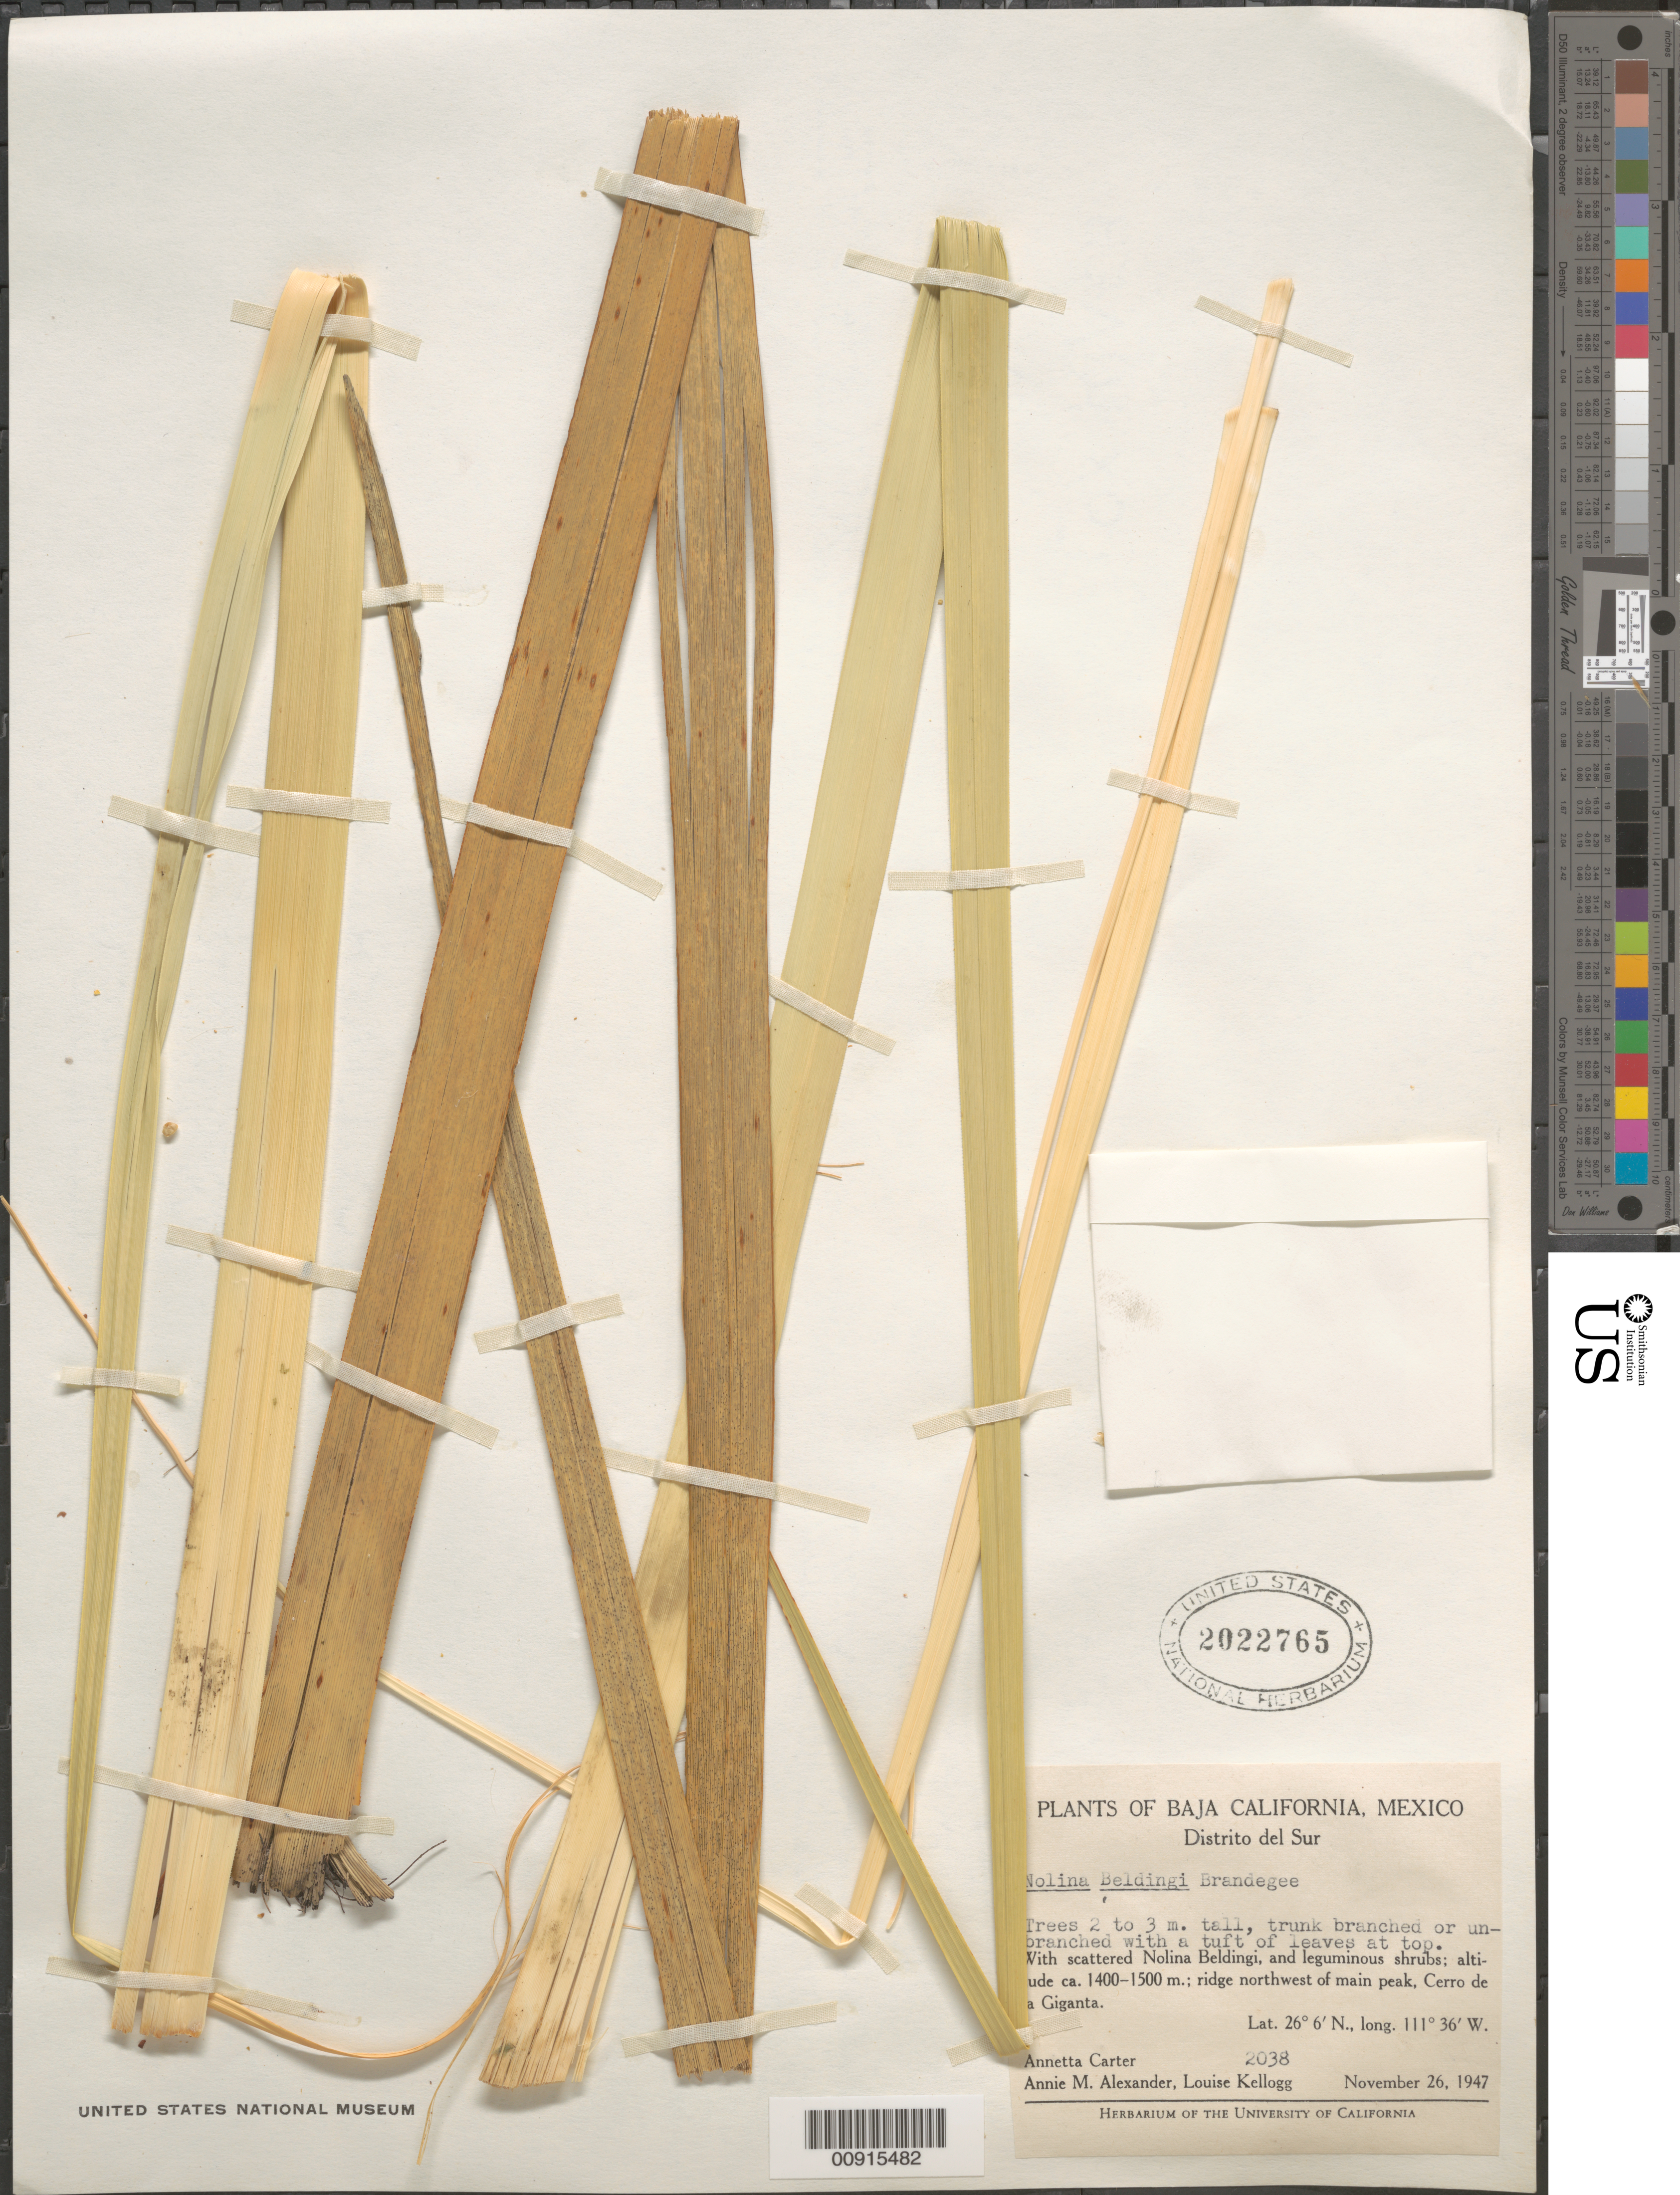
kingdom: Plantae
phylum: Tracheophyta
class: Liliopsida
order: Asparagales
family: Asparagaceae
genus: Nolina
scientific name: Nolina beldingii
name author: Brandegee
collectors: A. Carter, A. M. Alexander & L. Kellogg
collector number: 2038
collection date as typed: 26 Nov 1947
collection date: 1947-11-26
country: Mexico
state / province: Baja California Sur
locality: Ridge northwest of main peak, Cerro de la Giganta. Baja California Distrito del Sur.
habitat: With scattered Nolina Beldingi, and leguminous shrubs.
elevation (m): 1500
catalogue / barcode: US 2022765